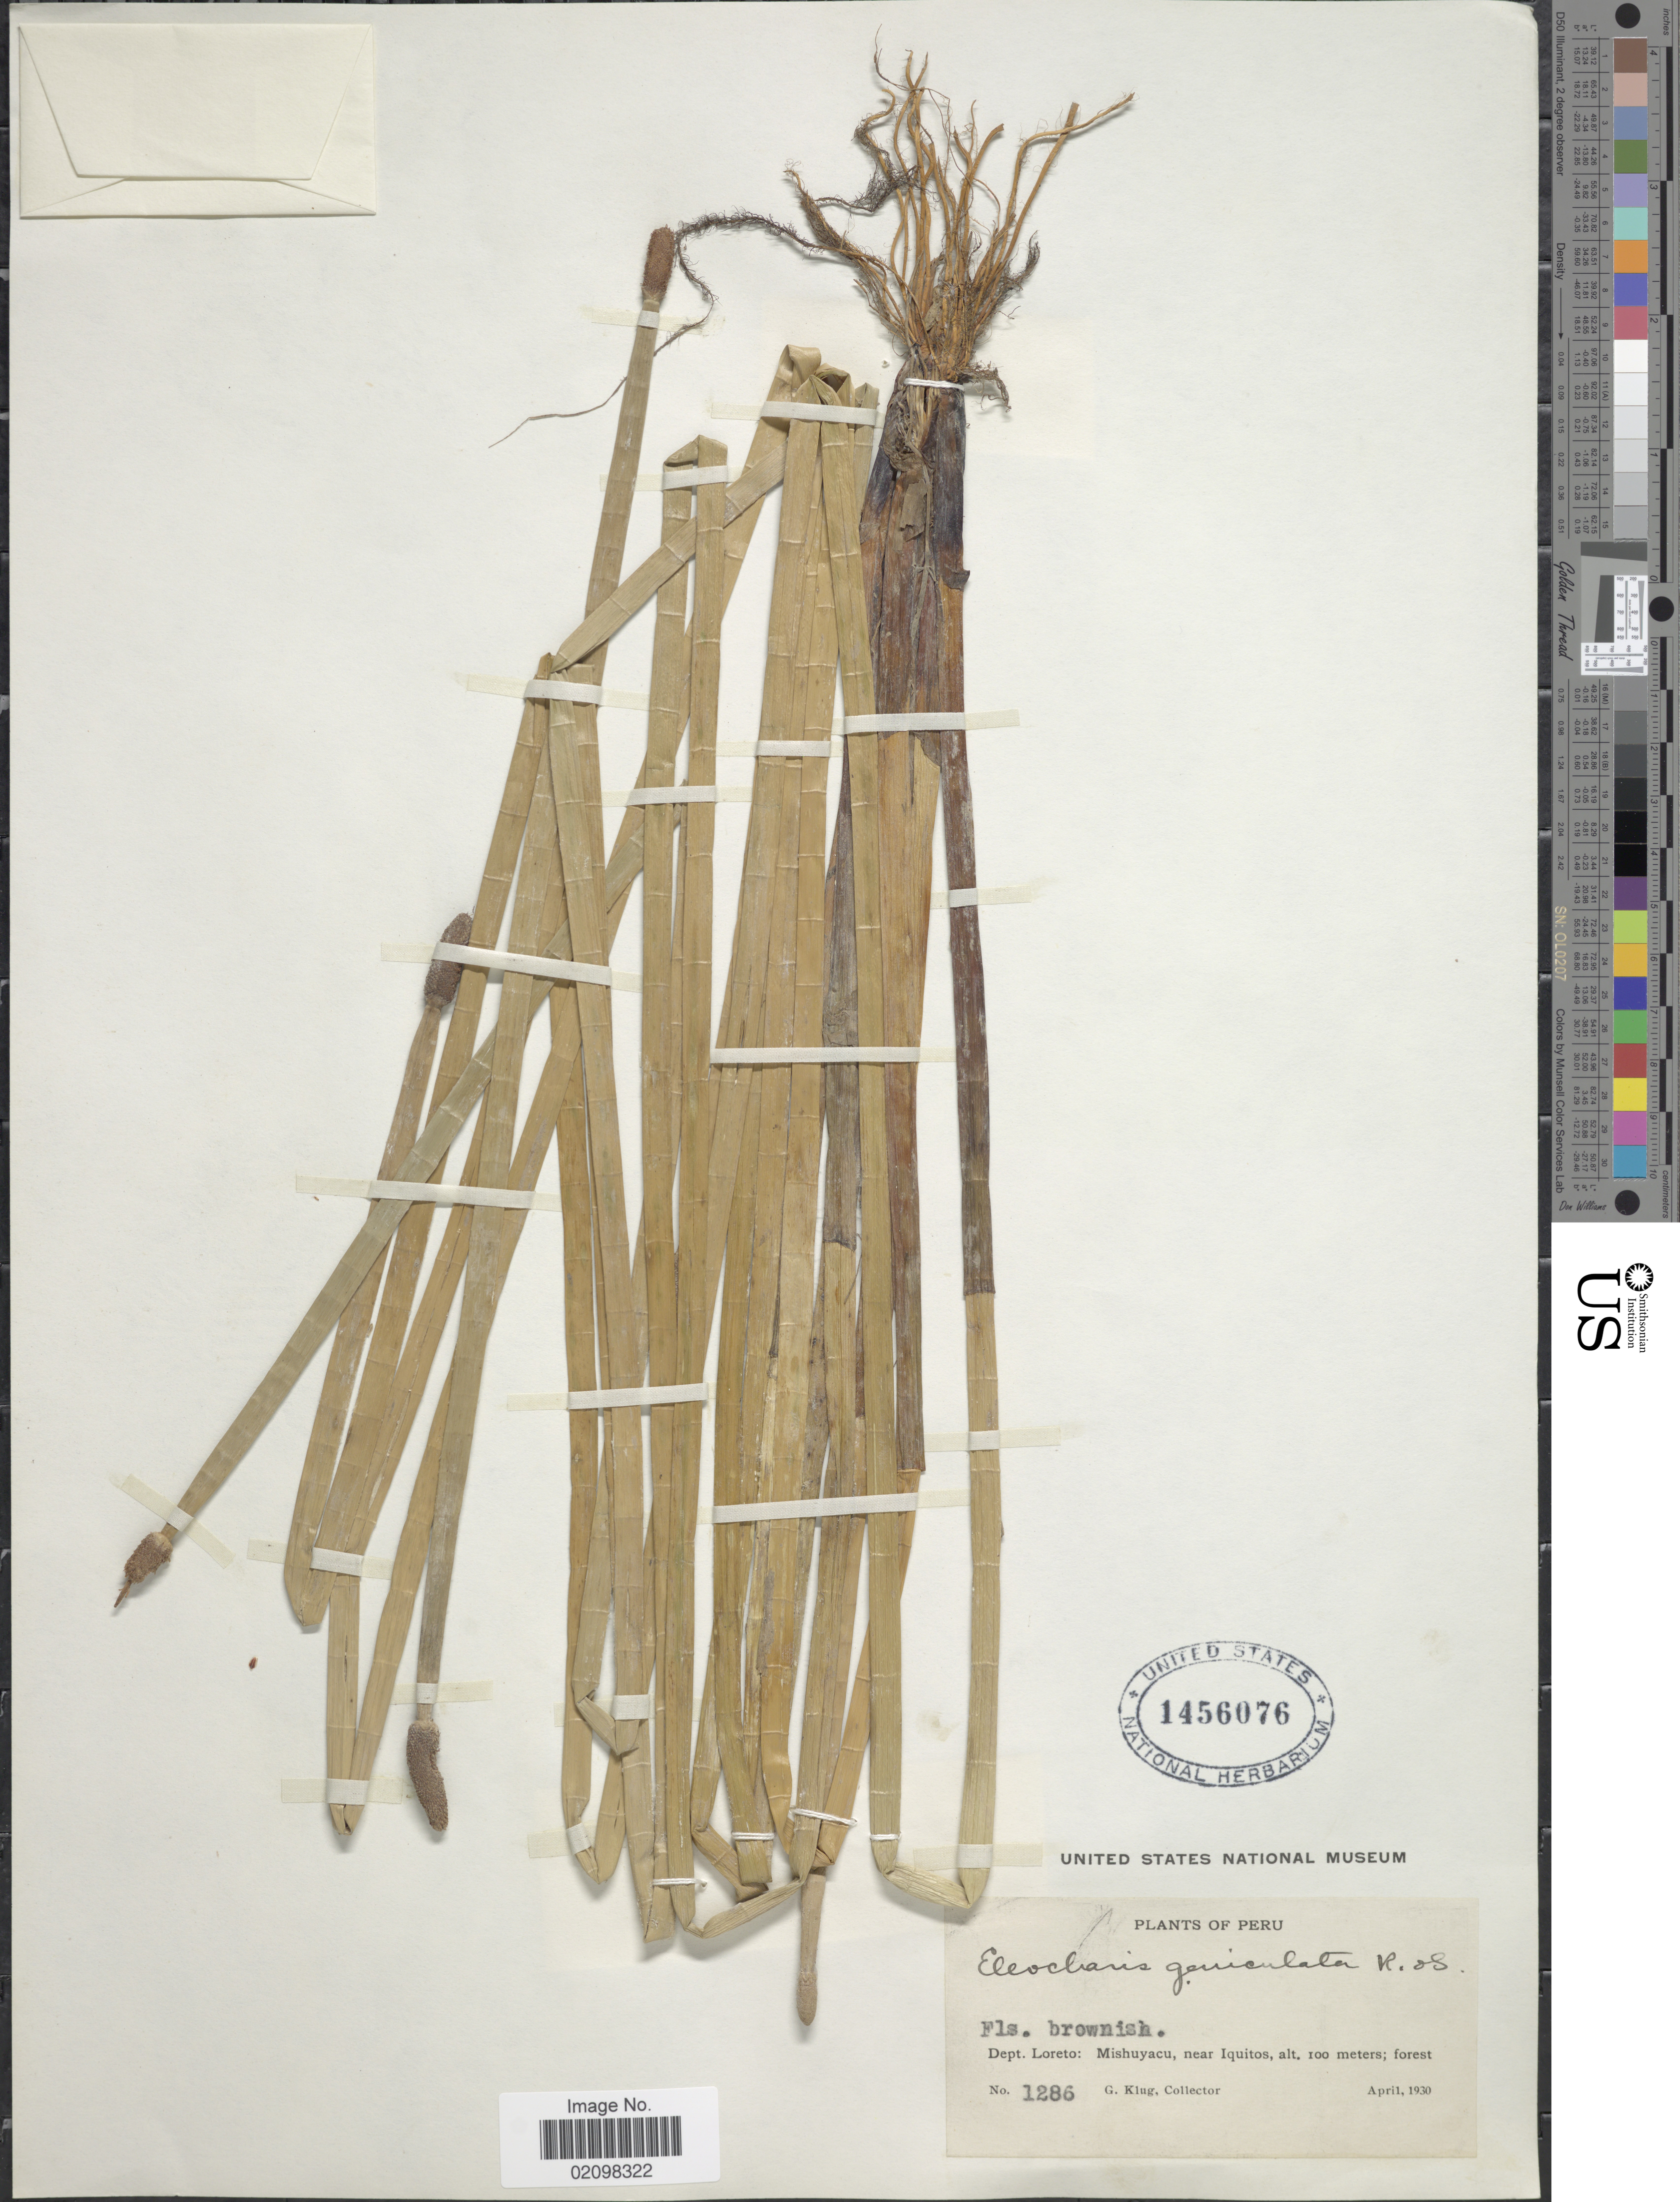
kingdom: Plantae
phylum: Tracheophyta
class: Liliopsida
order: Poales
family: Cyperaceae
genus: Eleocharis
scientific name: Eleocharis elegans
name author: (Kunth) Roem. & Schult.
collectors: G. King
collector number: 1286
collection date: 1930-04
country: Peru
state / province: Loreto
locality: Mishuyacu, near Iquitos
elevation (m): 100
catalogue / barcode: US 1456076